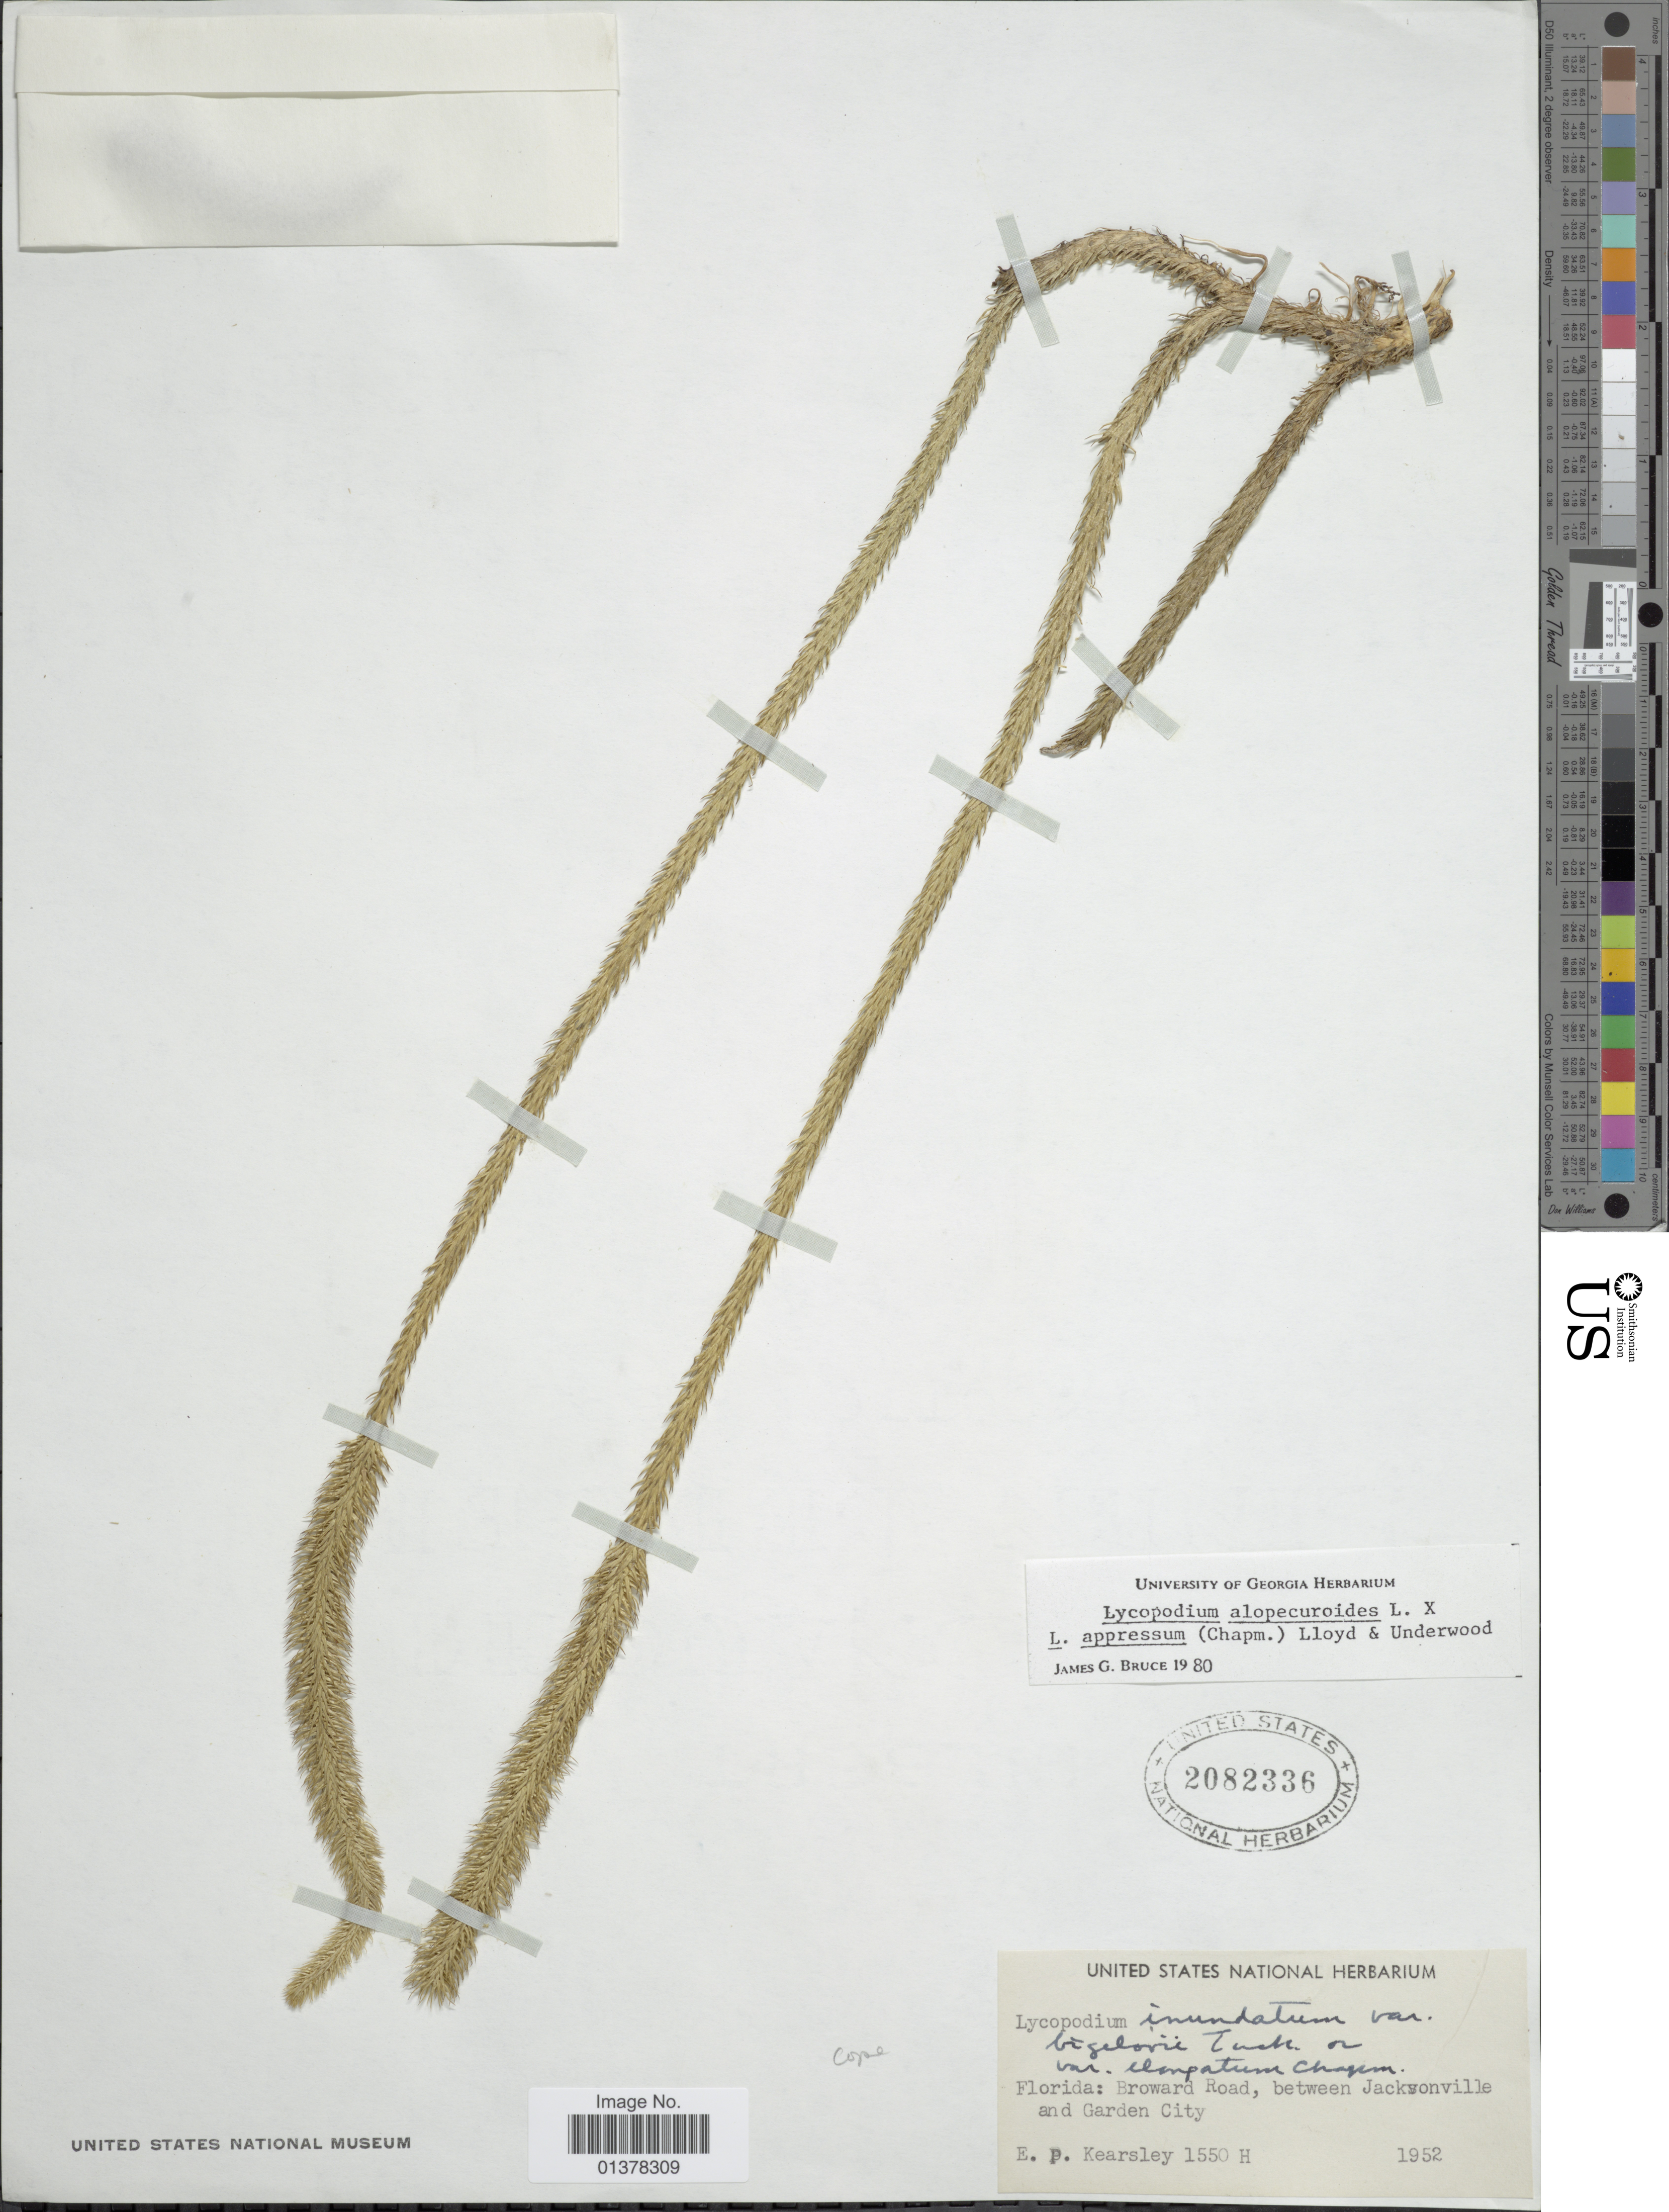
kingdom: Plantae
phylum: Tracheophyta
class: Lycopodiopsida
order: Lycopodiales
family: Lycopodiaceae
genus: Lycopodiella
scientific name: Lycopodiella x copelandii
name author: (Eiger) Cranfill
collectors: E. Kearsley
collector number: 1550H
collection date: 1952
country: United States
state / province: Florida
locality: Broward Road, between Jacksonville and Garden City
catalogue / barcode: US 2082336